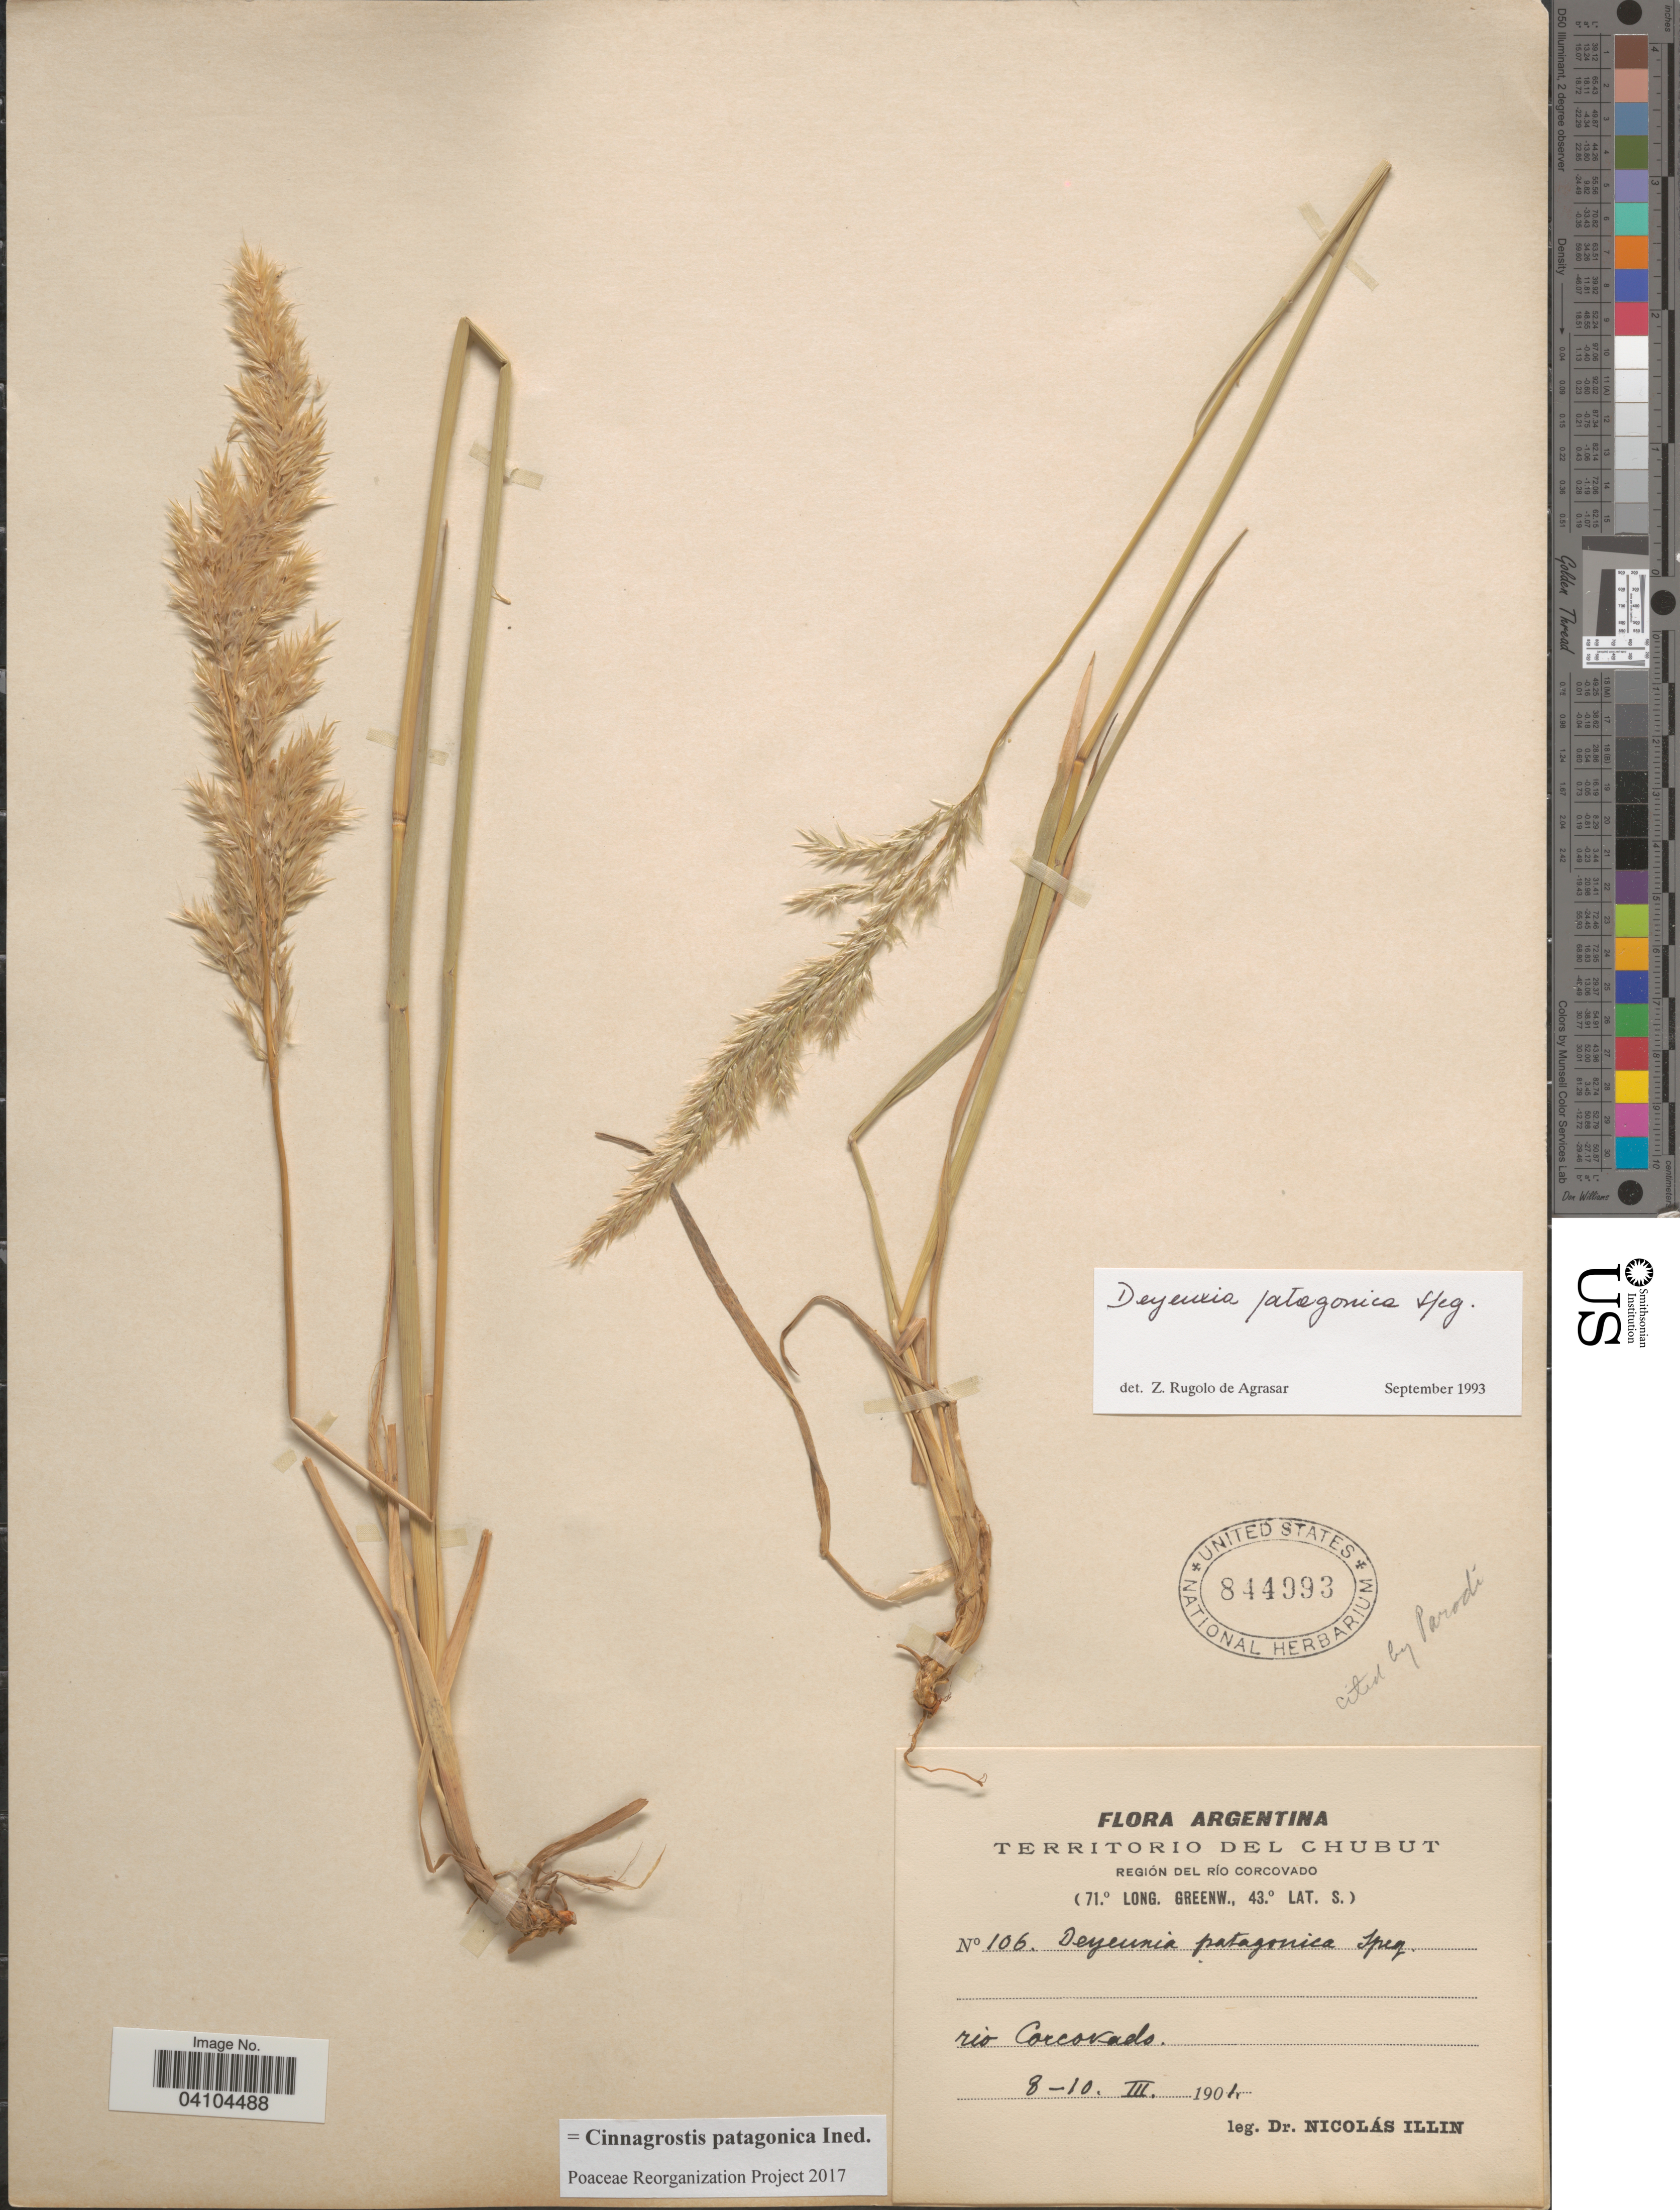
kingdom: Plantae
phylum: Tracheophyta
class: Liliopsida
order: Poales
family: Poaceae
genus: Cinnagrostis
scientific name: Cinnagrostis patagonica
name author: (Speg.) P.M. Peterson et al.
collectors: N. Illin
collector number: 106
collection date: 1901-03-08/1901-03-10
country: Argentina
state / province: Chubut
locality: Rio Corcovado. Territorio del Chubut. Región del Corcovado.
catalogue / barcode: US 844993